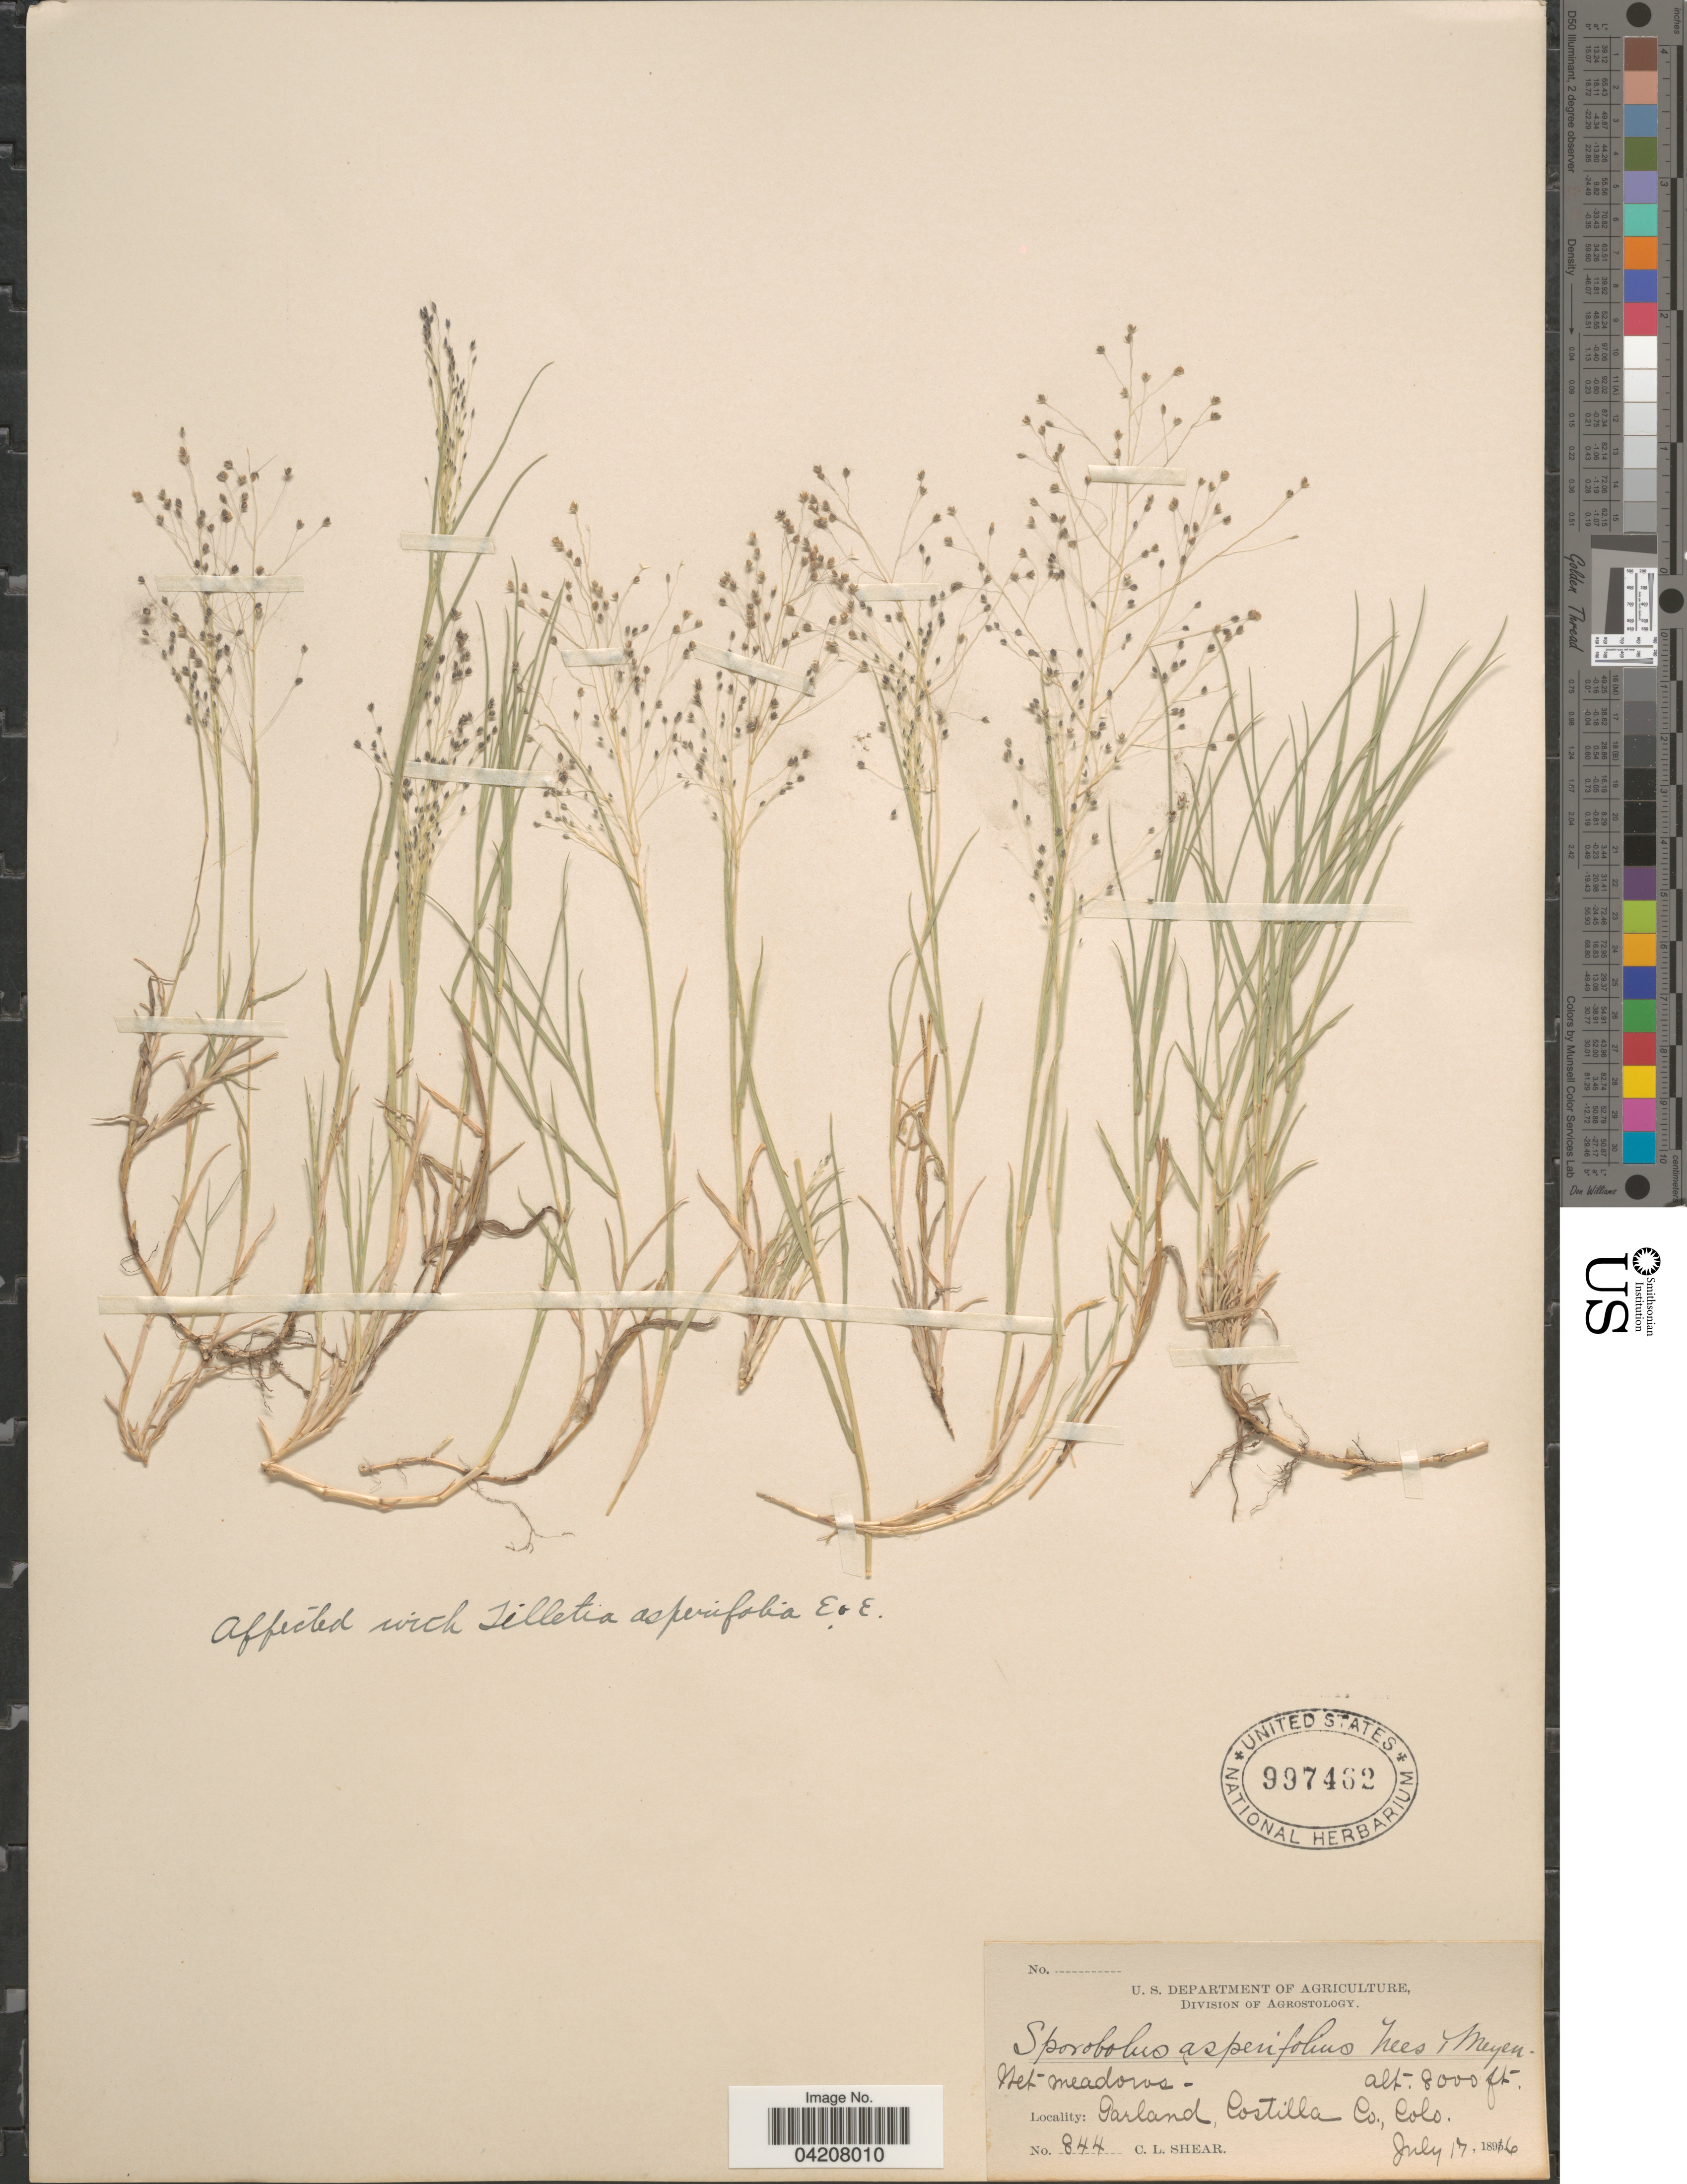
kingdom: Plantae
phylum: Tracheophyta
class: Liliopsida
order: Poales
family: Poaceae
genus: Muhlenbergia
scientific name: Muhlenbergia asperifolia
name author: (Nees & Meyen ex Trin.) Parodi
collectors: C. L. Shear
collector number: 844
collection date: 1896-07-17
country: United States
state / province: Colorado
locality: Garland, Costilla Co.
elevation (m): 2438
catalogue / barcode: US 997462